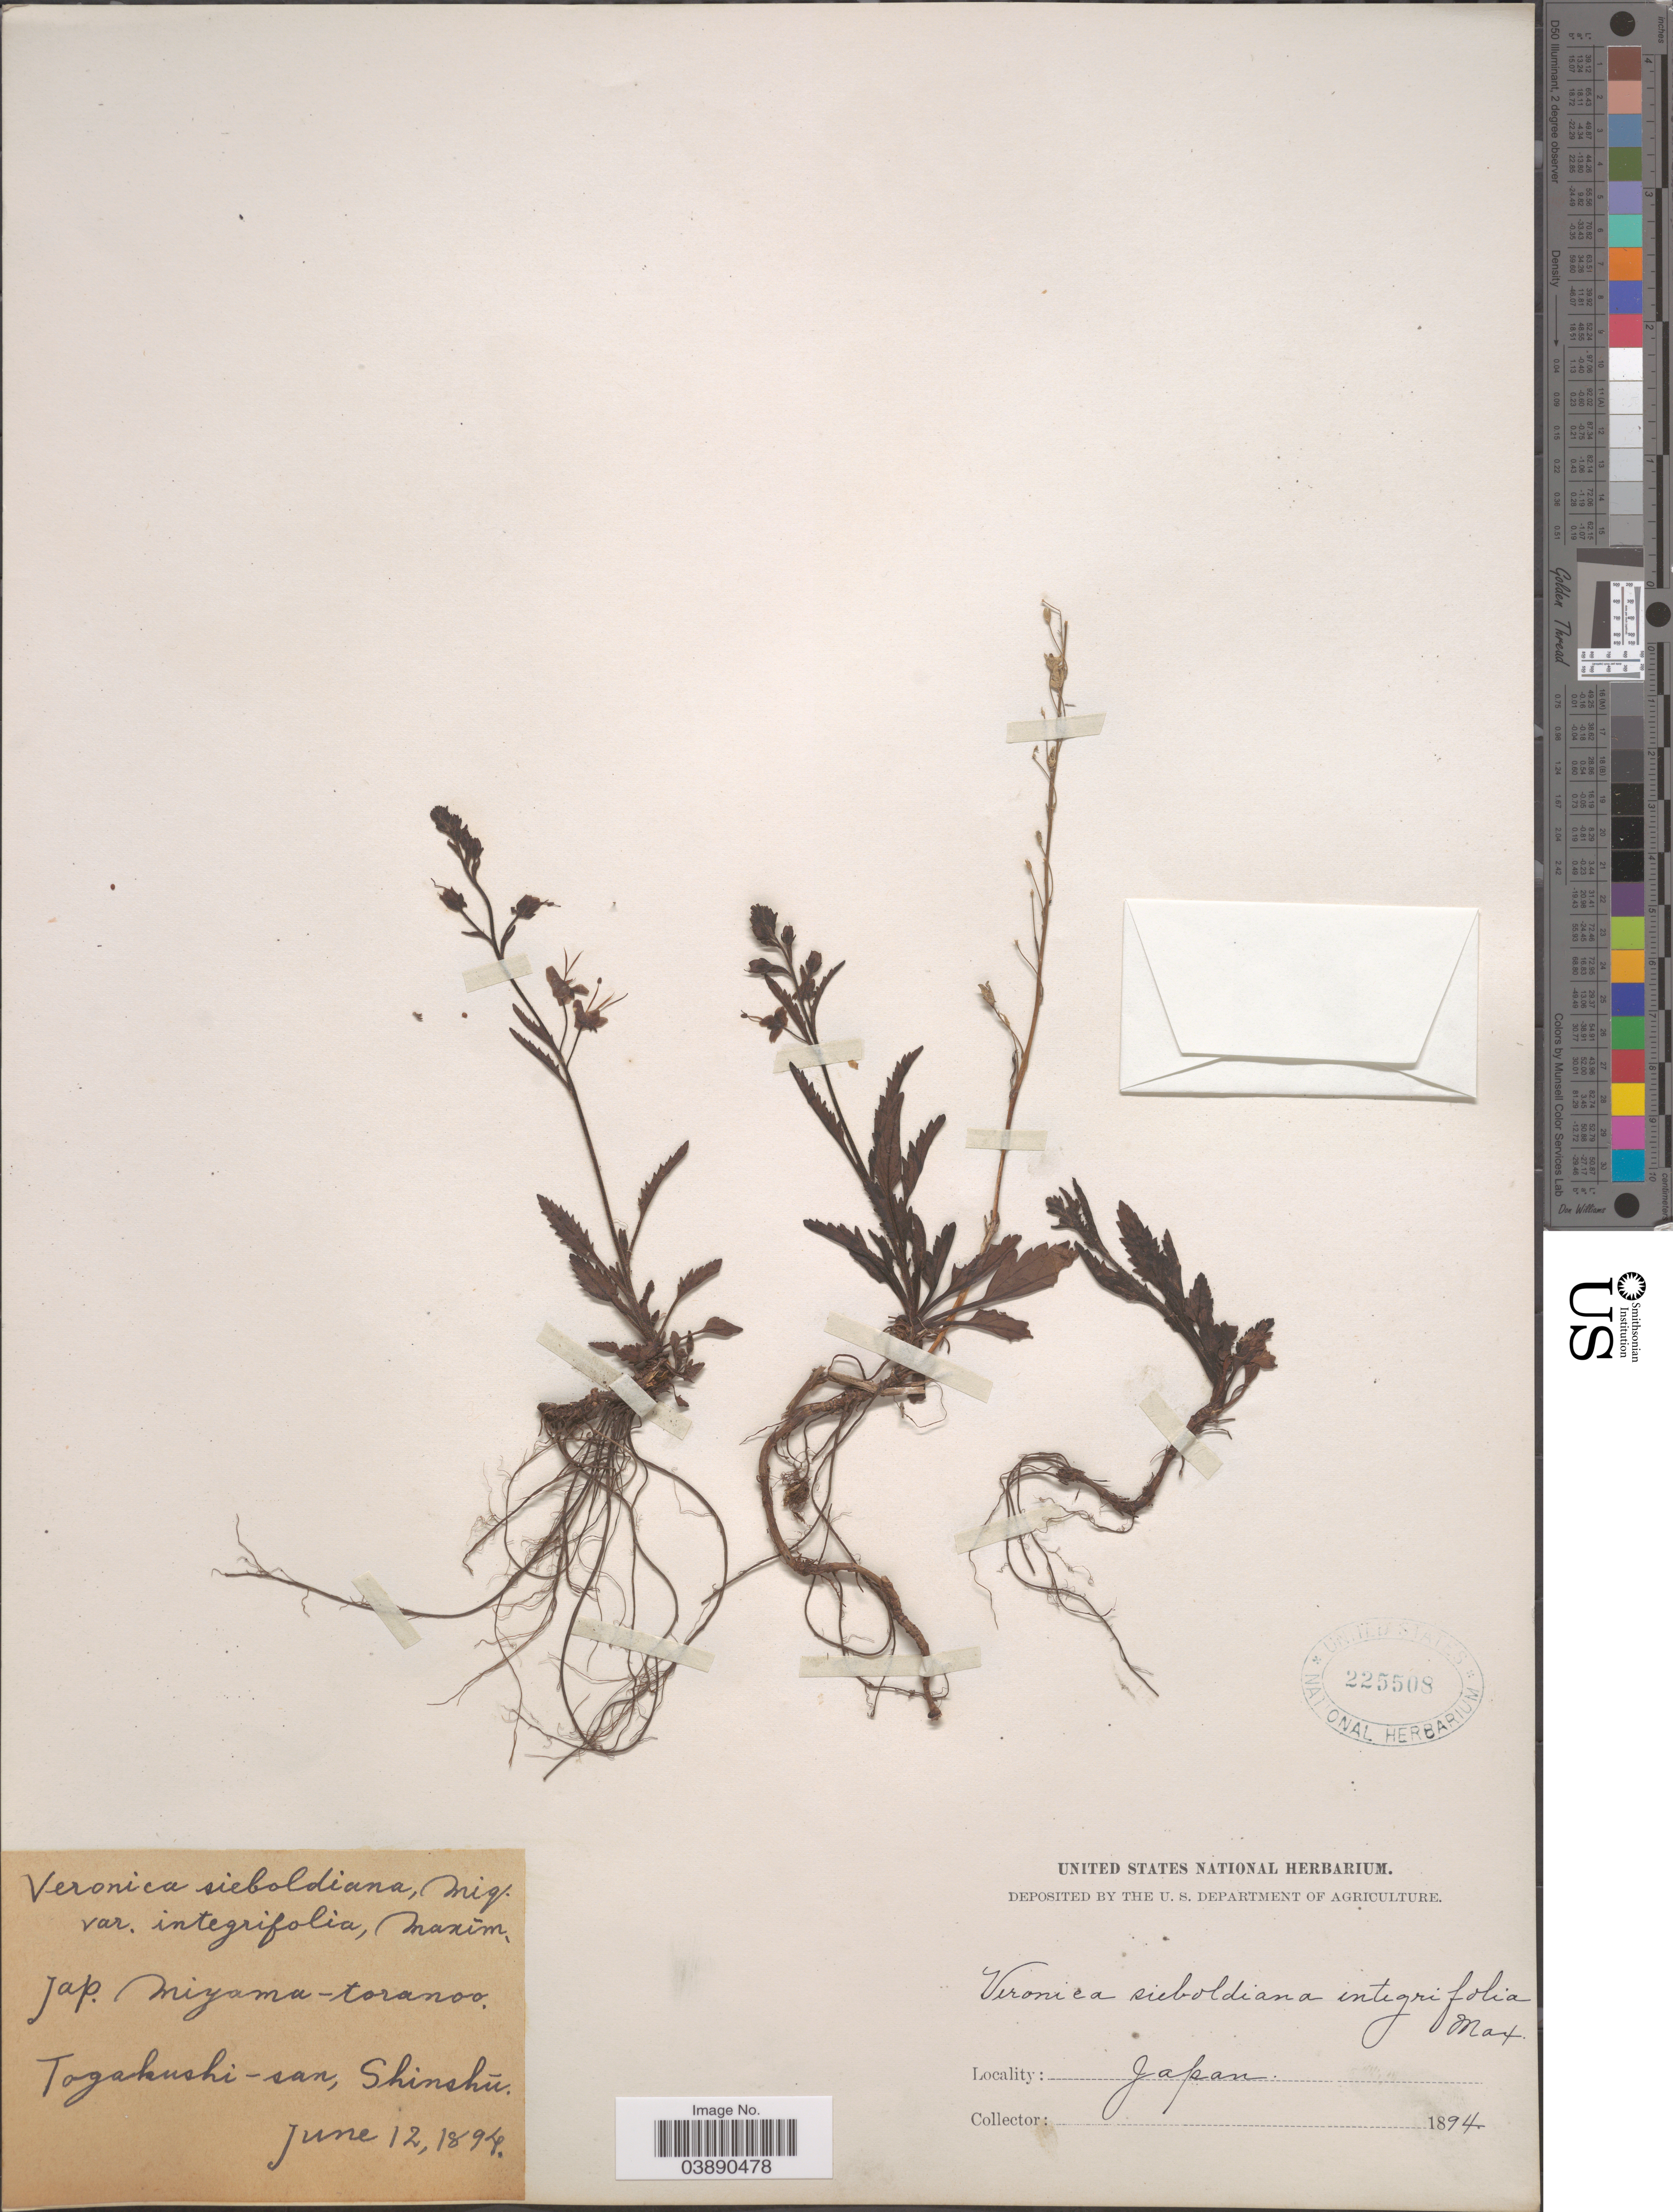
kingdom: Plantae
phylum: Tracheophyta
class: Magnoliopsida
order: Lamiales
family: Plantaginaceae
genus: Veronica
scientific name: Veronica sieboldiana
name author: Miq.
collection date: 1894-06-12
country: Japan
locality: Togakushi-san, Shinshu.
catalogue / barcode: US 225508